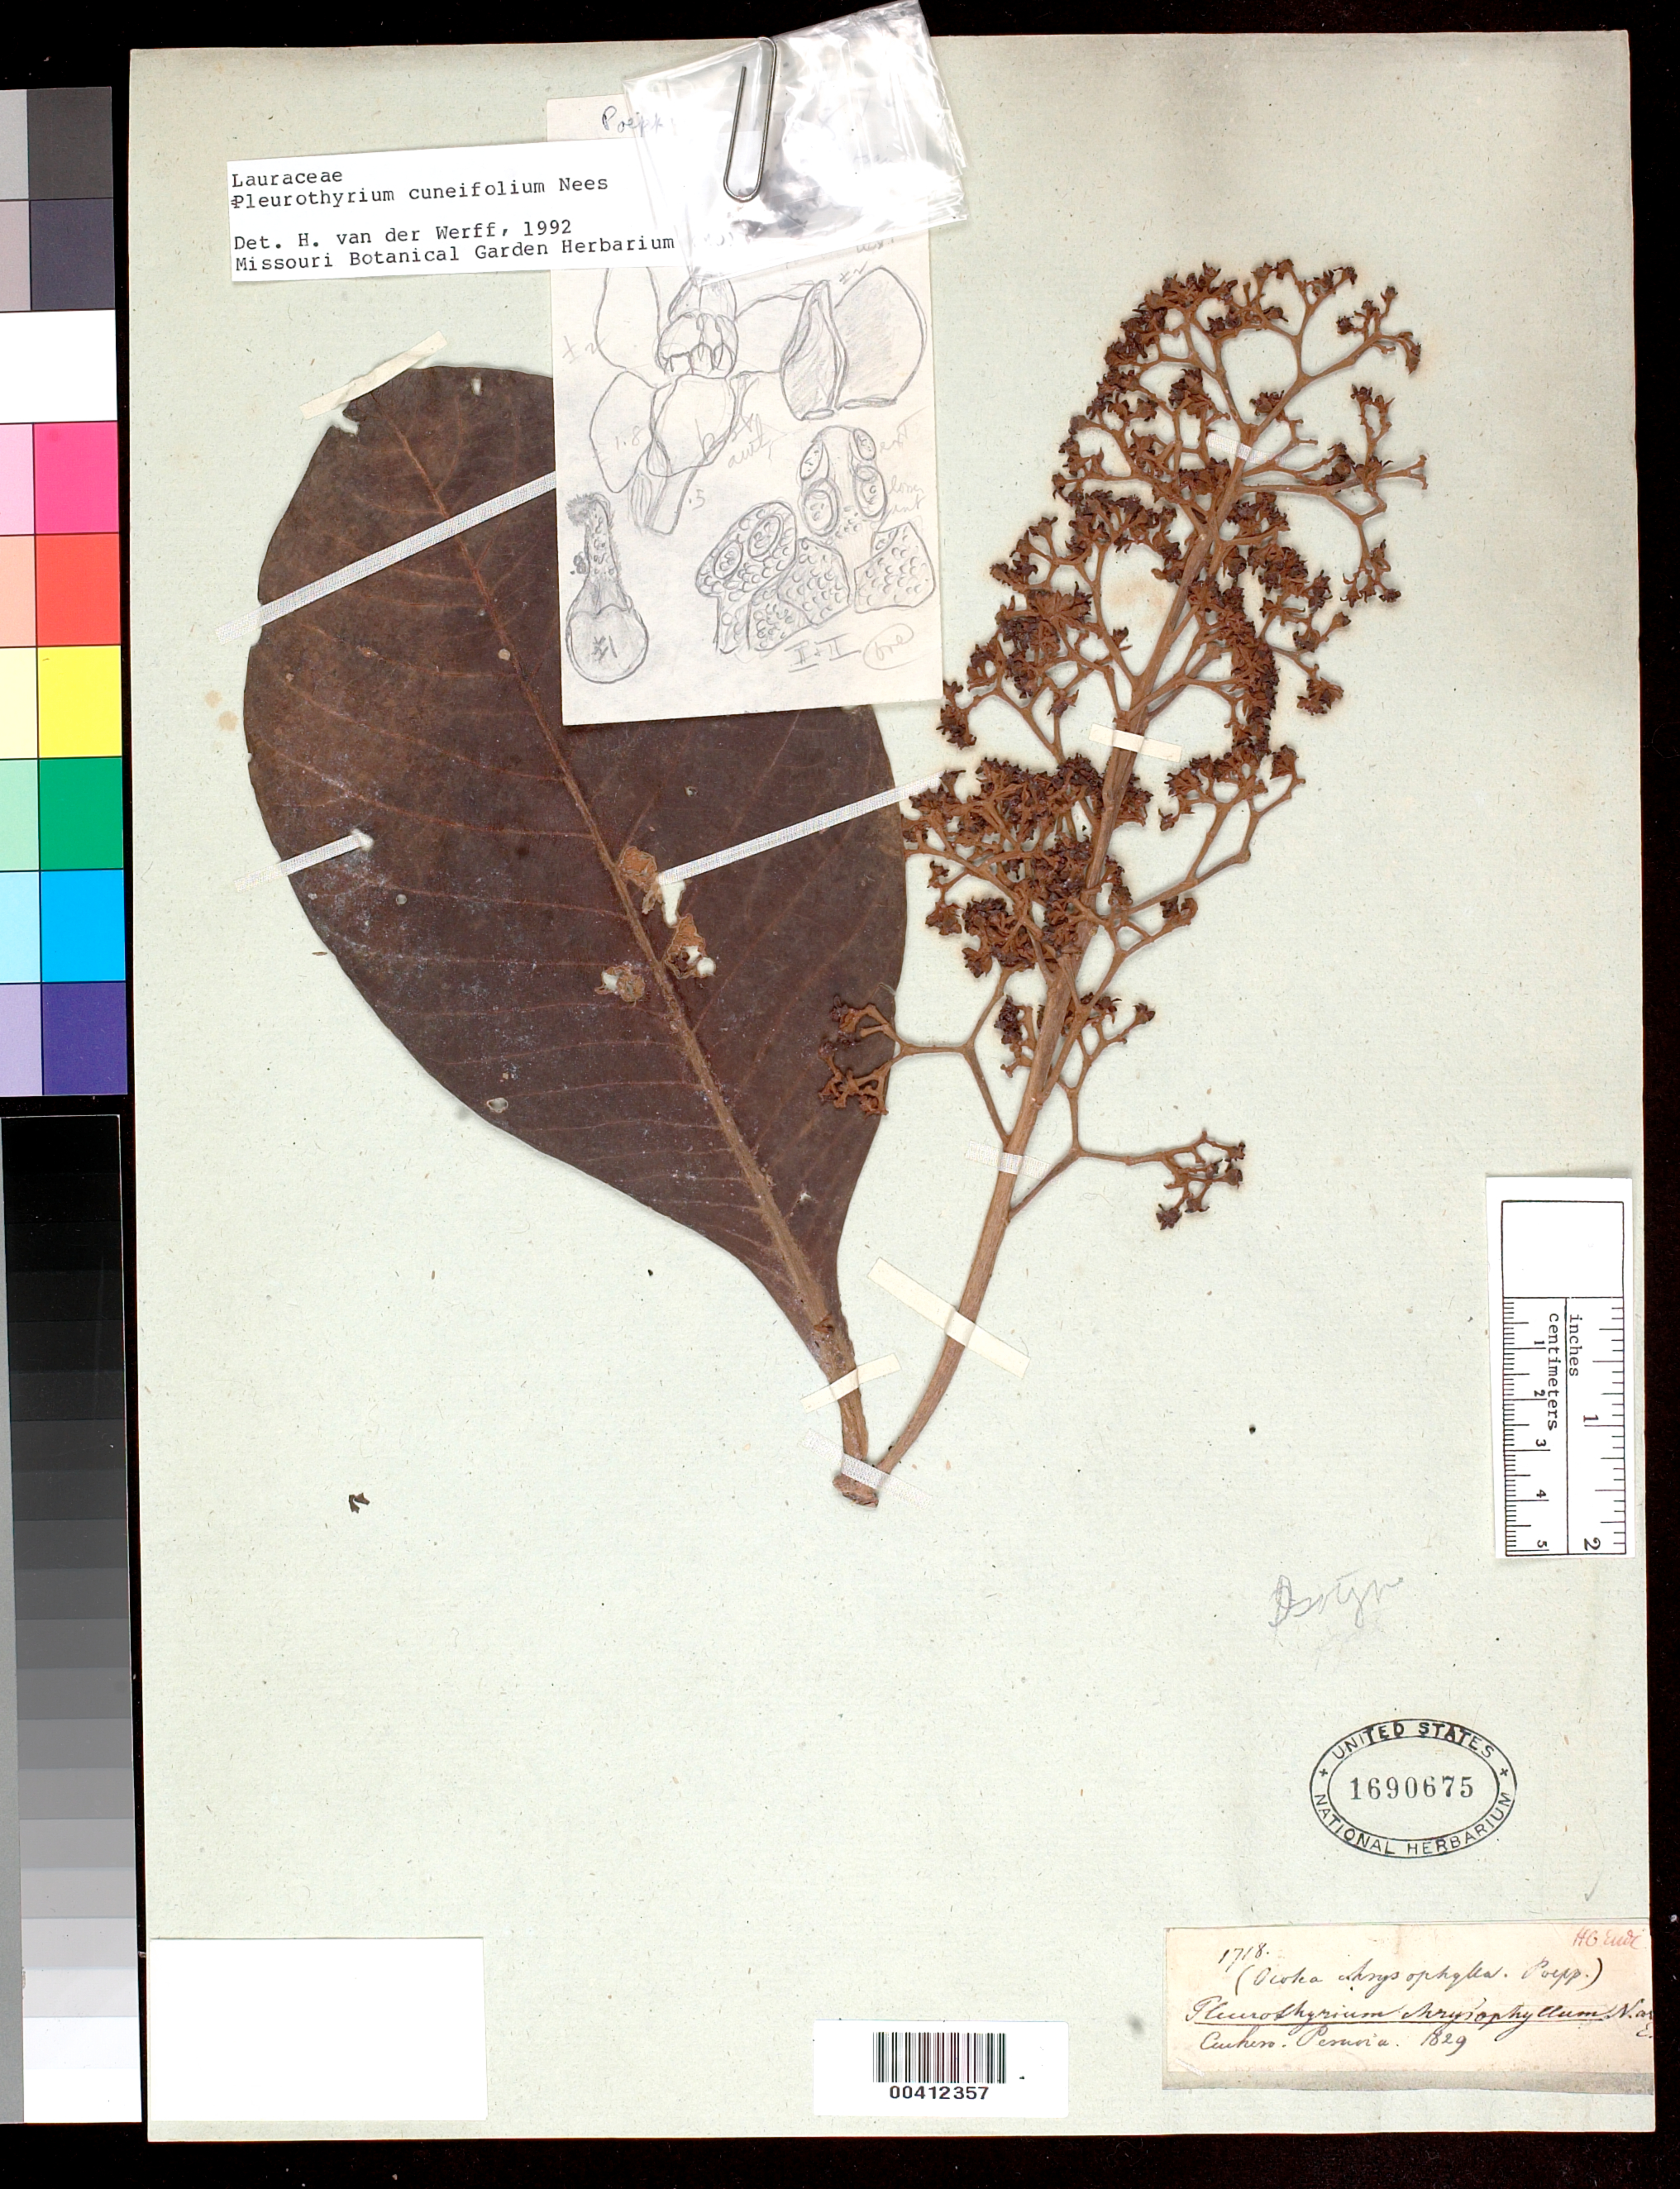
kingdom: Plantae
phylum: Tracheophyta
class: Magnoliopsida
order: Laurales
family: Lauraceae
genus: Pleurothyrium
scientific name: Pleurothyrium chrysophyllum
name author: Nees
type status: Isotype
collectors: E. F. Poeppig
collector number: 1718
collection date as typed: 1829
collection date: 1829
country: Peru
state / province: San Martín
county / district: Mariscal Cáceres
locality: Rio Huallaga, margen Derecha del; Balsa Probana; dtto. Tocache Nuevo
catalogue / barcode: US 1690675